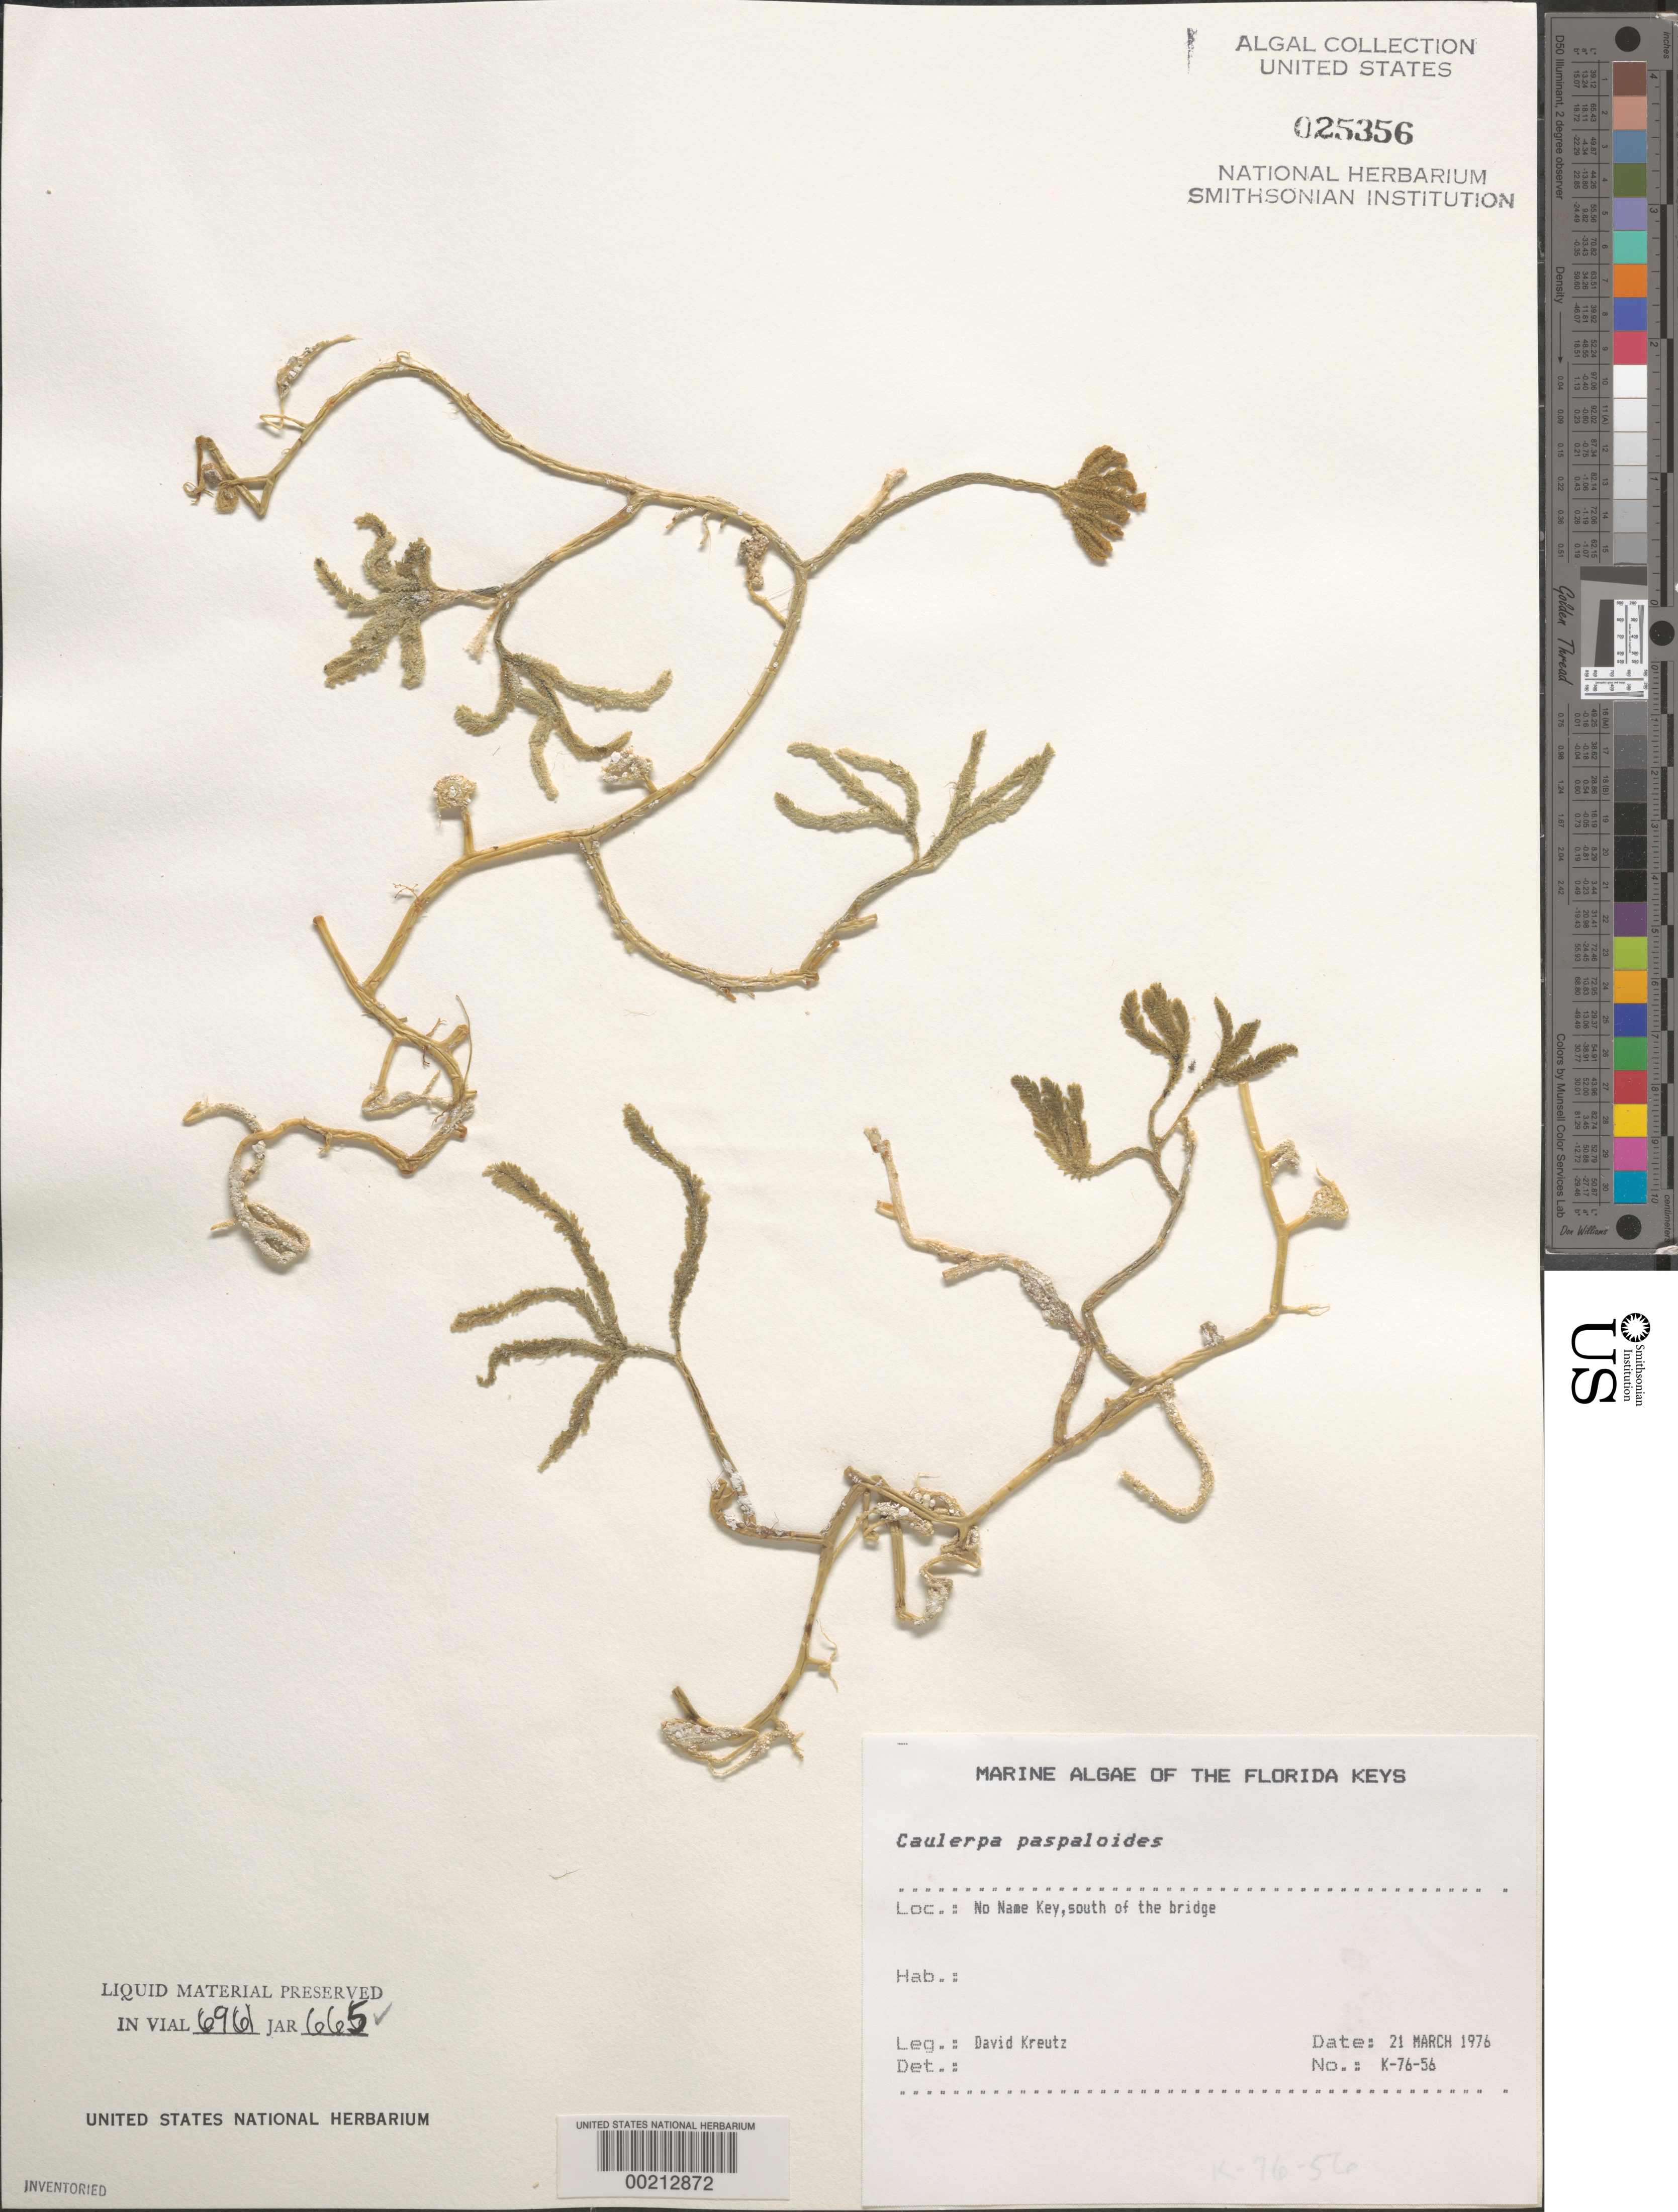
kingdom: Plantae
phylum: Chlorophyta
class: Ulvophyceae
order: Bryopsidales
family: Caulerpaceae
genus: Caulerpa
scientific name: Caulerpa paspaloides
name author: (Bory) Grev.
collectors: D. Kreutz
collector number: K-76-56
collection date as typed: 21 Mar 1976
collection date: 1976-03-21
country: United States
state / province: Florida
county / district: Monroe County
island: No Name Key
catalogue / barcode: US 25356